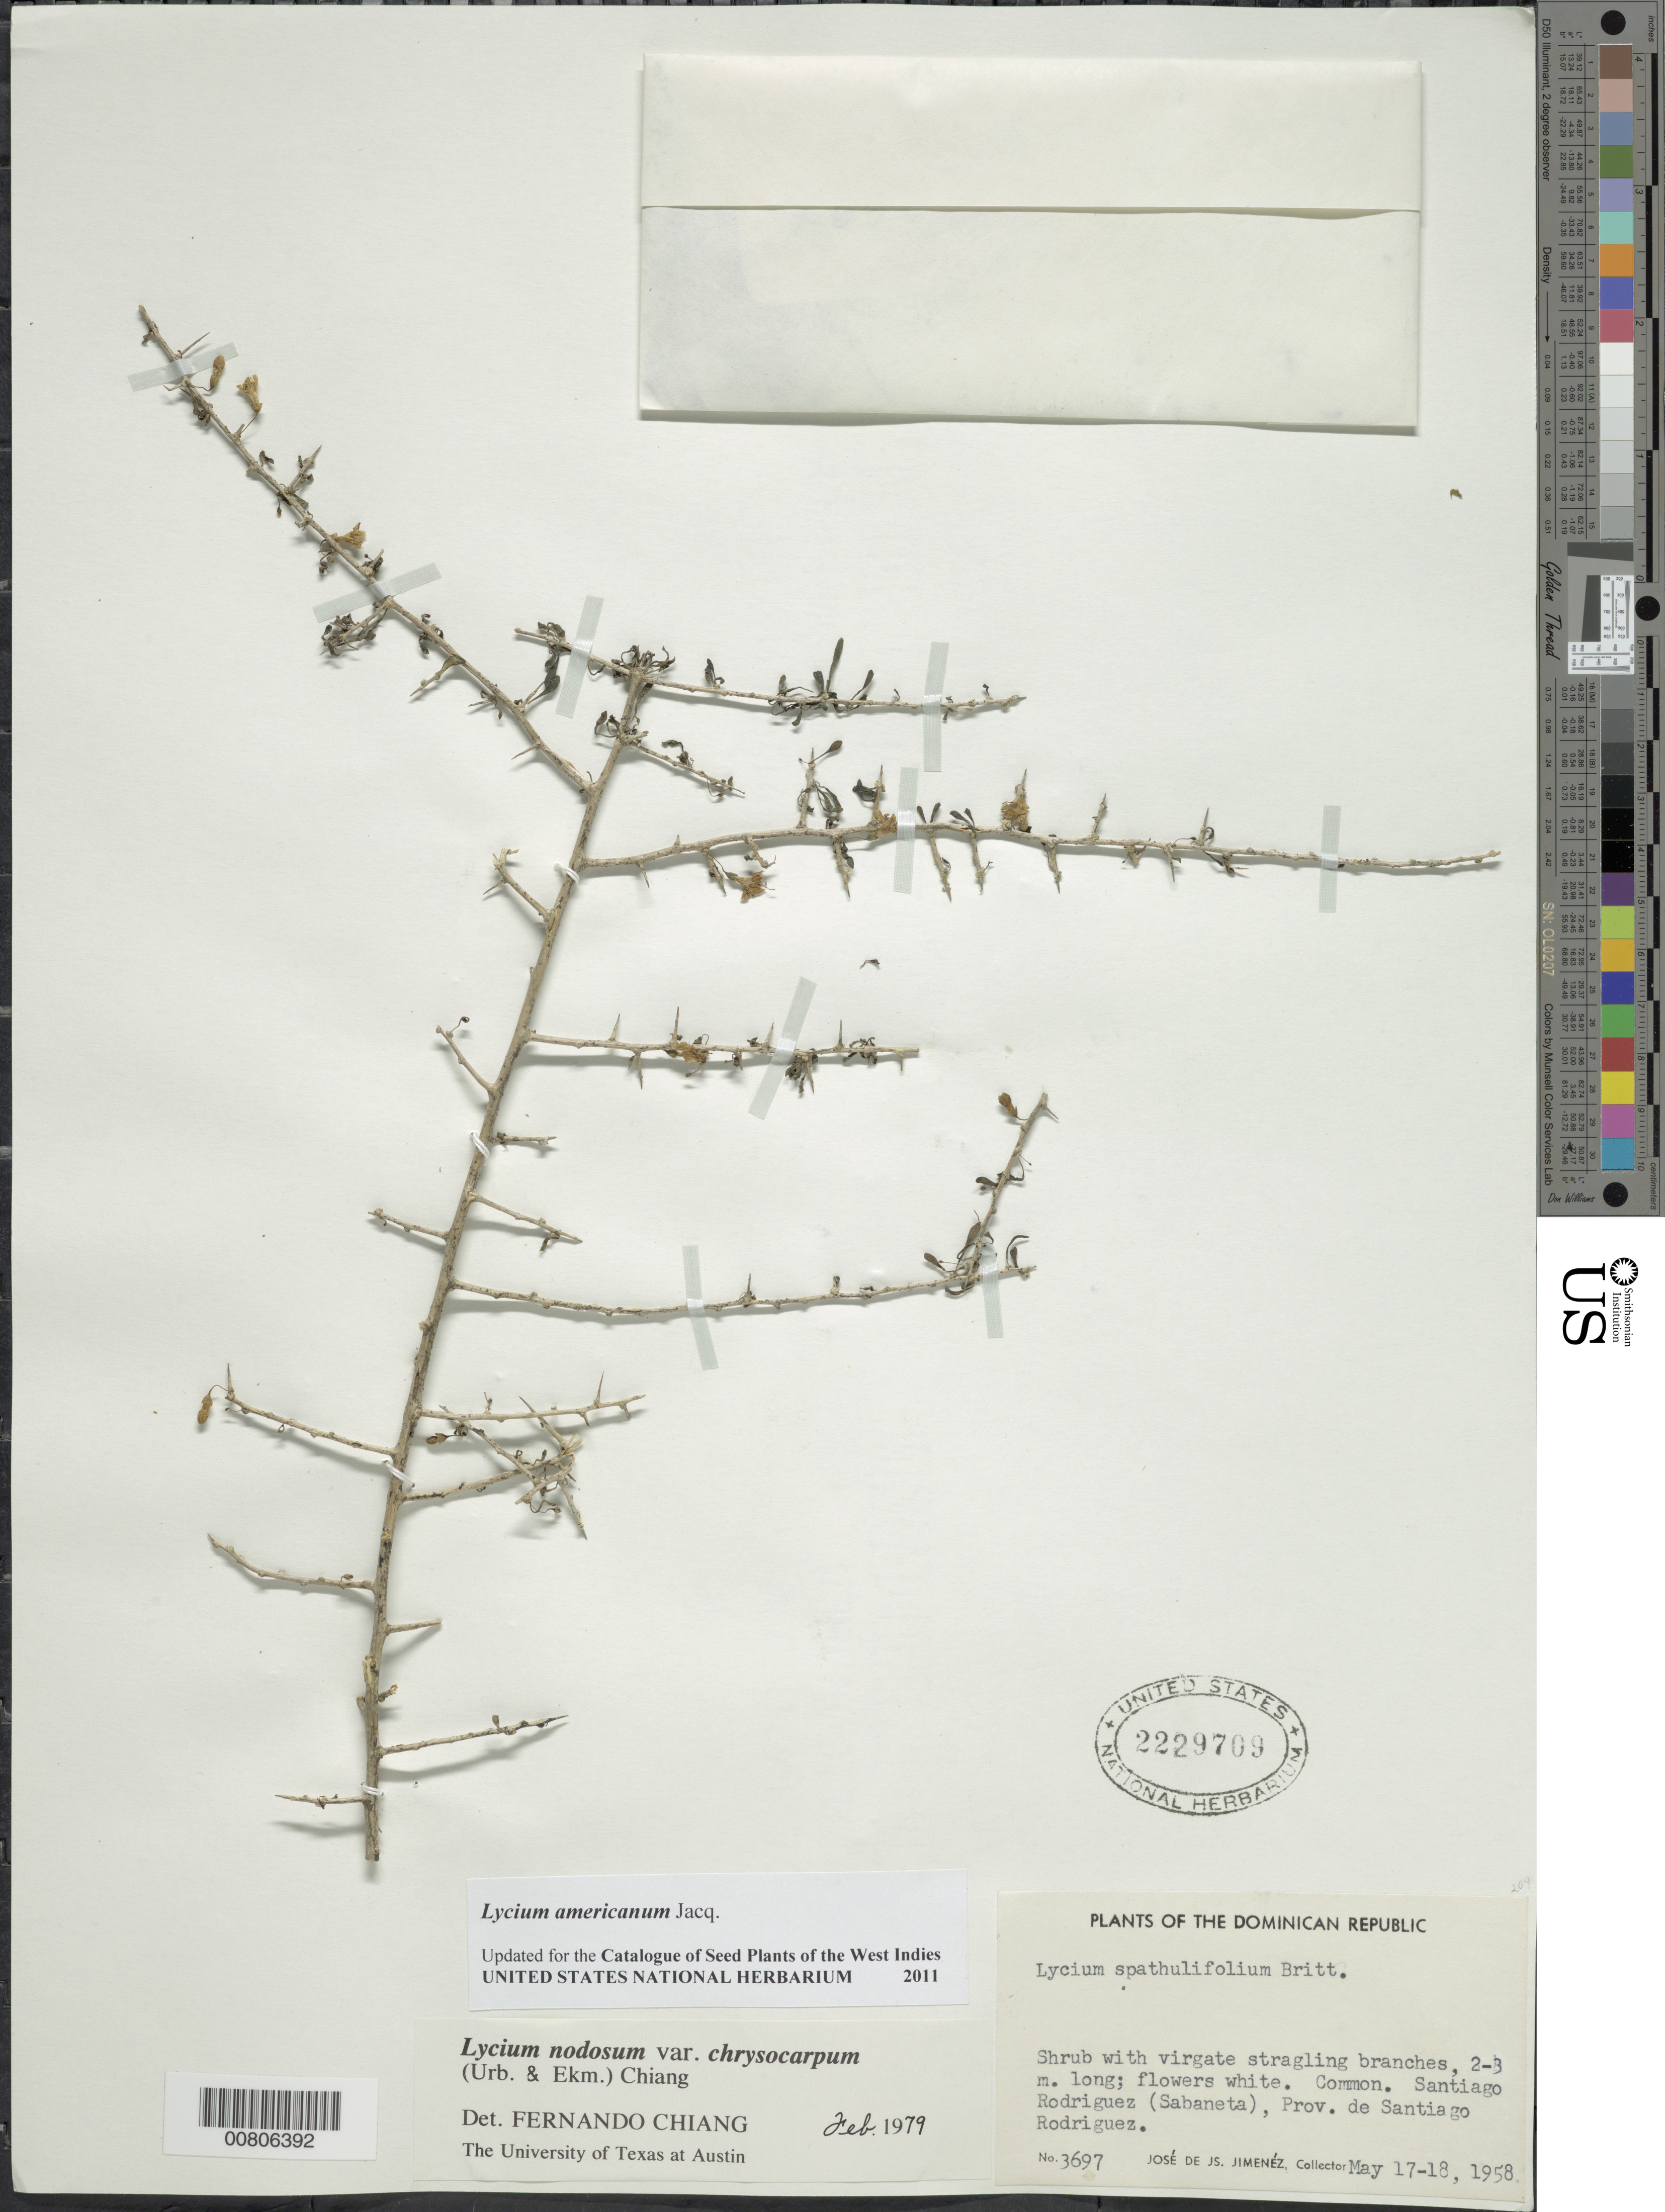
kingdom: Plantae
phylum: Tracheophyta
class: Magnoliopsida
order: Solanales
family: Solanaceae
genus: Lycium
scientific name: Lycium americanum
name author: Jacq.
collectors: J. J. Jiménez Almonte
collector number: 3697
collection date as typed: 17 May 1958 to 18 May 1958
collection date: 1958-05-17/1958-05-18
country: Dominican Republic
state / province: Santiago Rodríguez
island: Hispaniola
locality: Santiago Rodríguez (Sabaneta).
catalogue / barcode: US 2229709